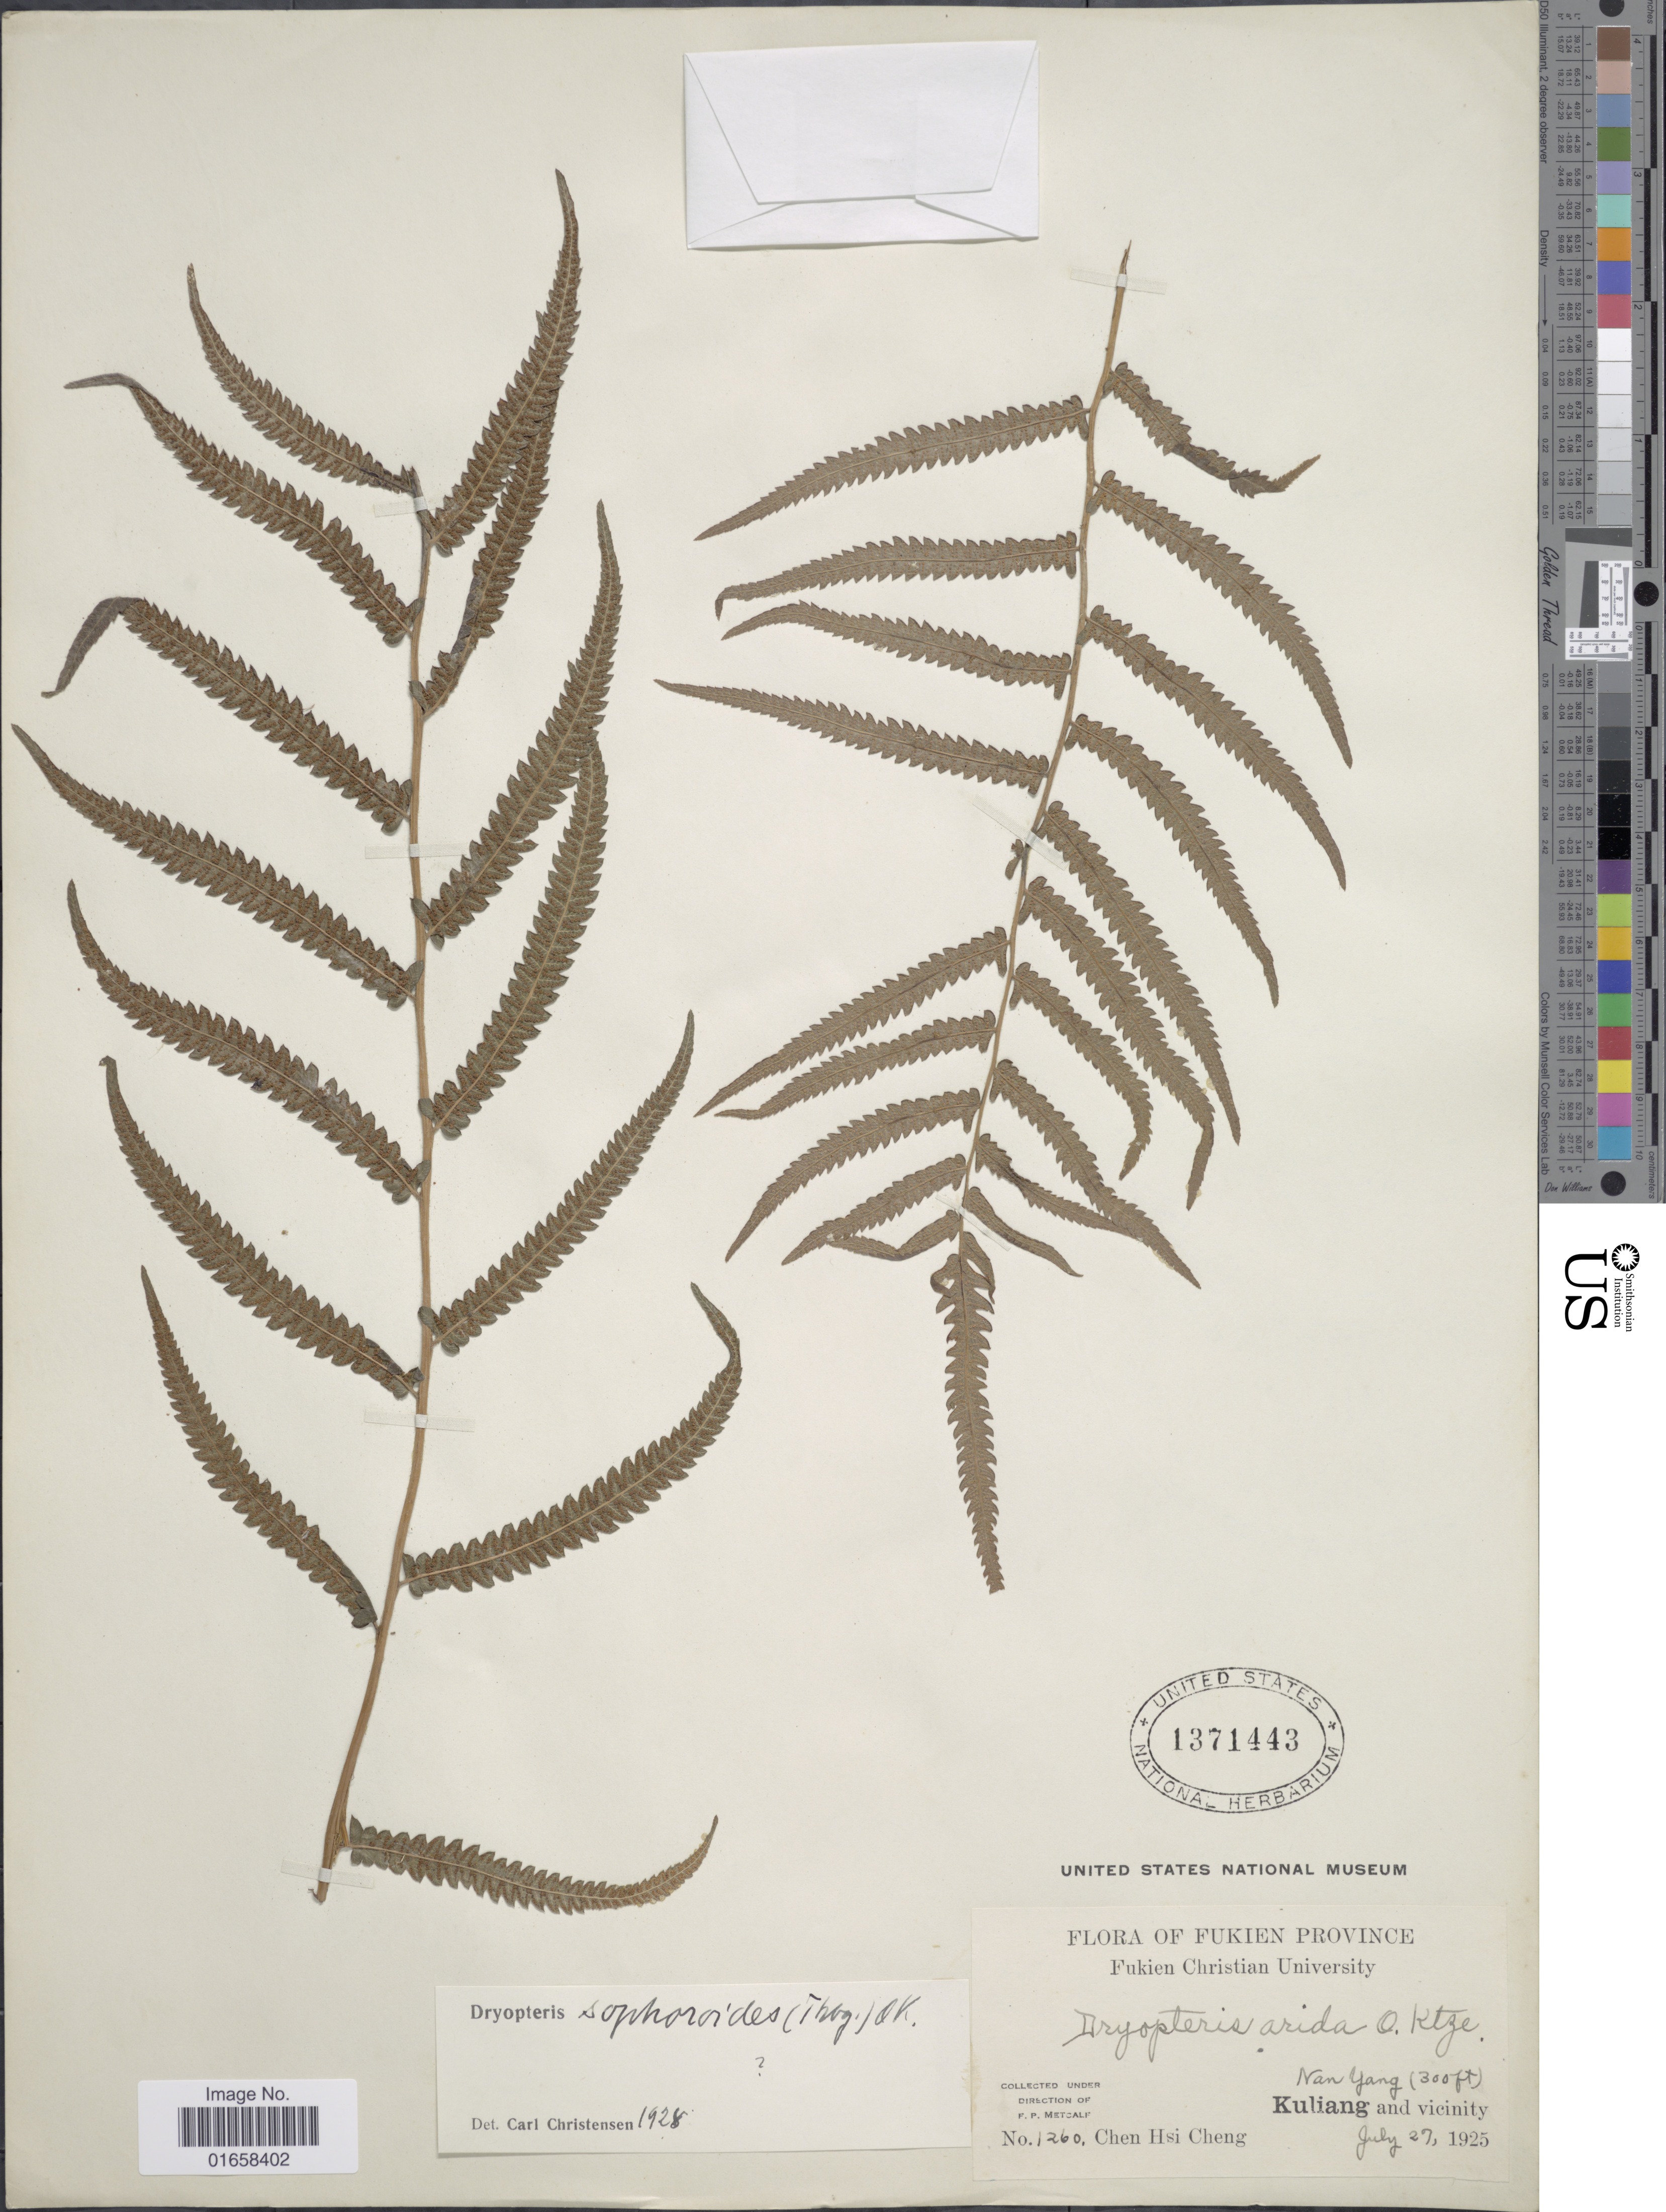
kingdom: Plantae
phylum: Tracheophyta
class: Polypodiopsida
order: Polypodiales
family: Thelypteridaceae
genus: Christella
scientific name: Christella acuminata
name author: (Houtt.) H. Lév.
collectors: Chen Hsi Cheng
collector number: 1260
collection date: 1925-07-27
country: China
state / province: Fujian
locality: Fukien Province. Nan Yang. Kuliang and vicinity.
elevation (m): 91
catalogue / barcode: US 1371443